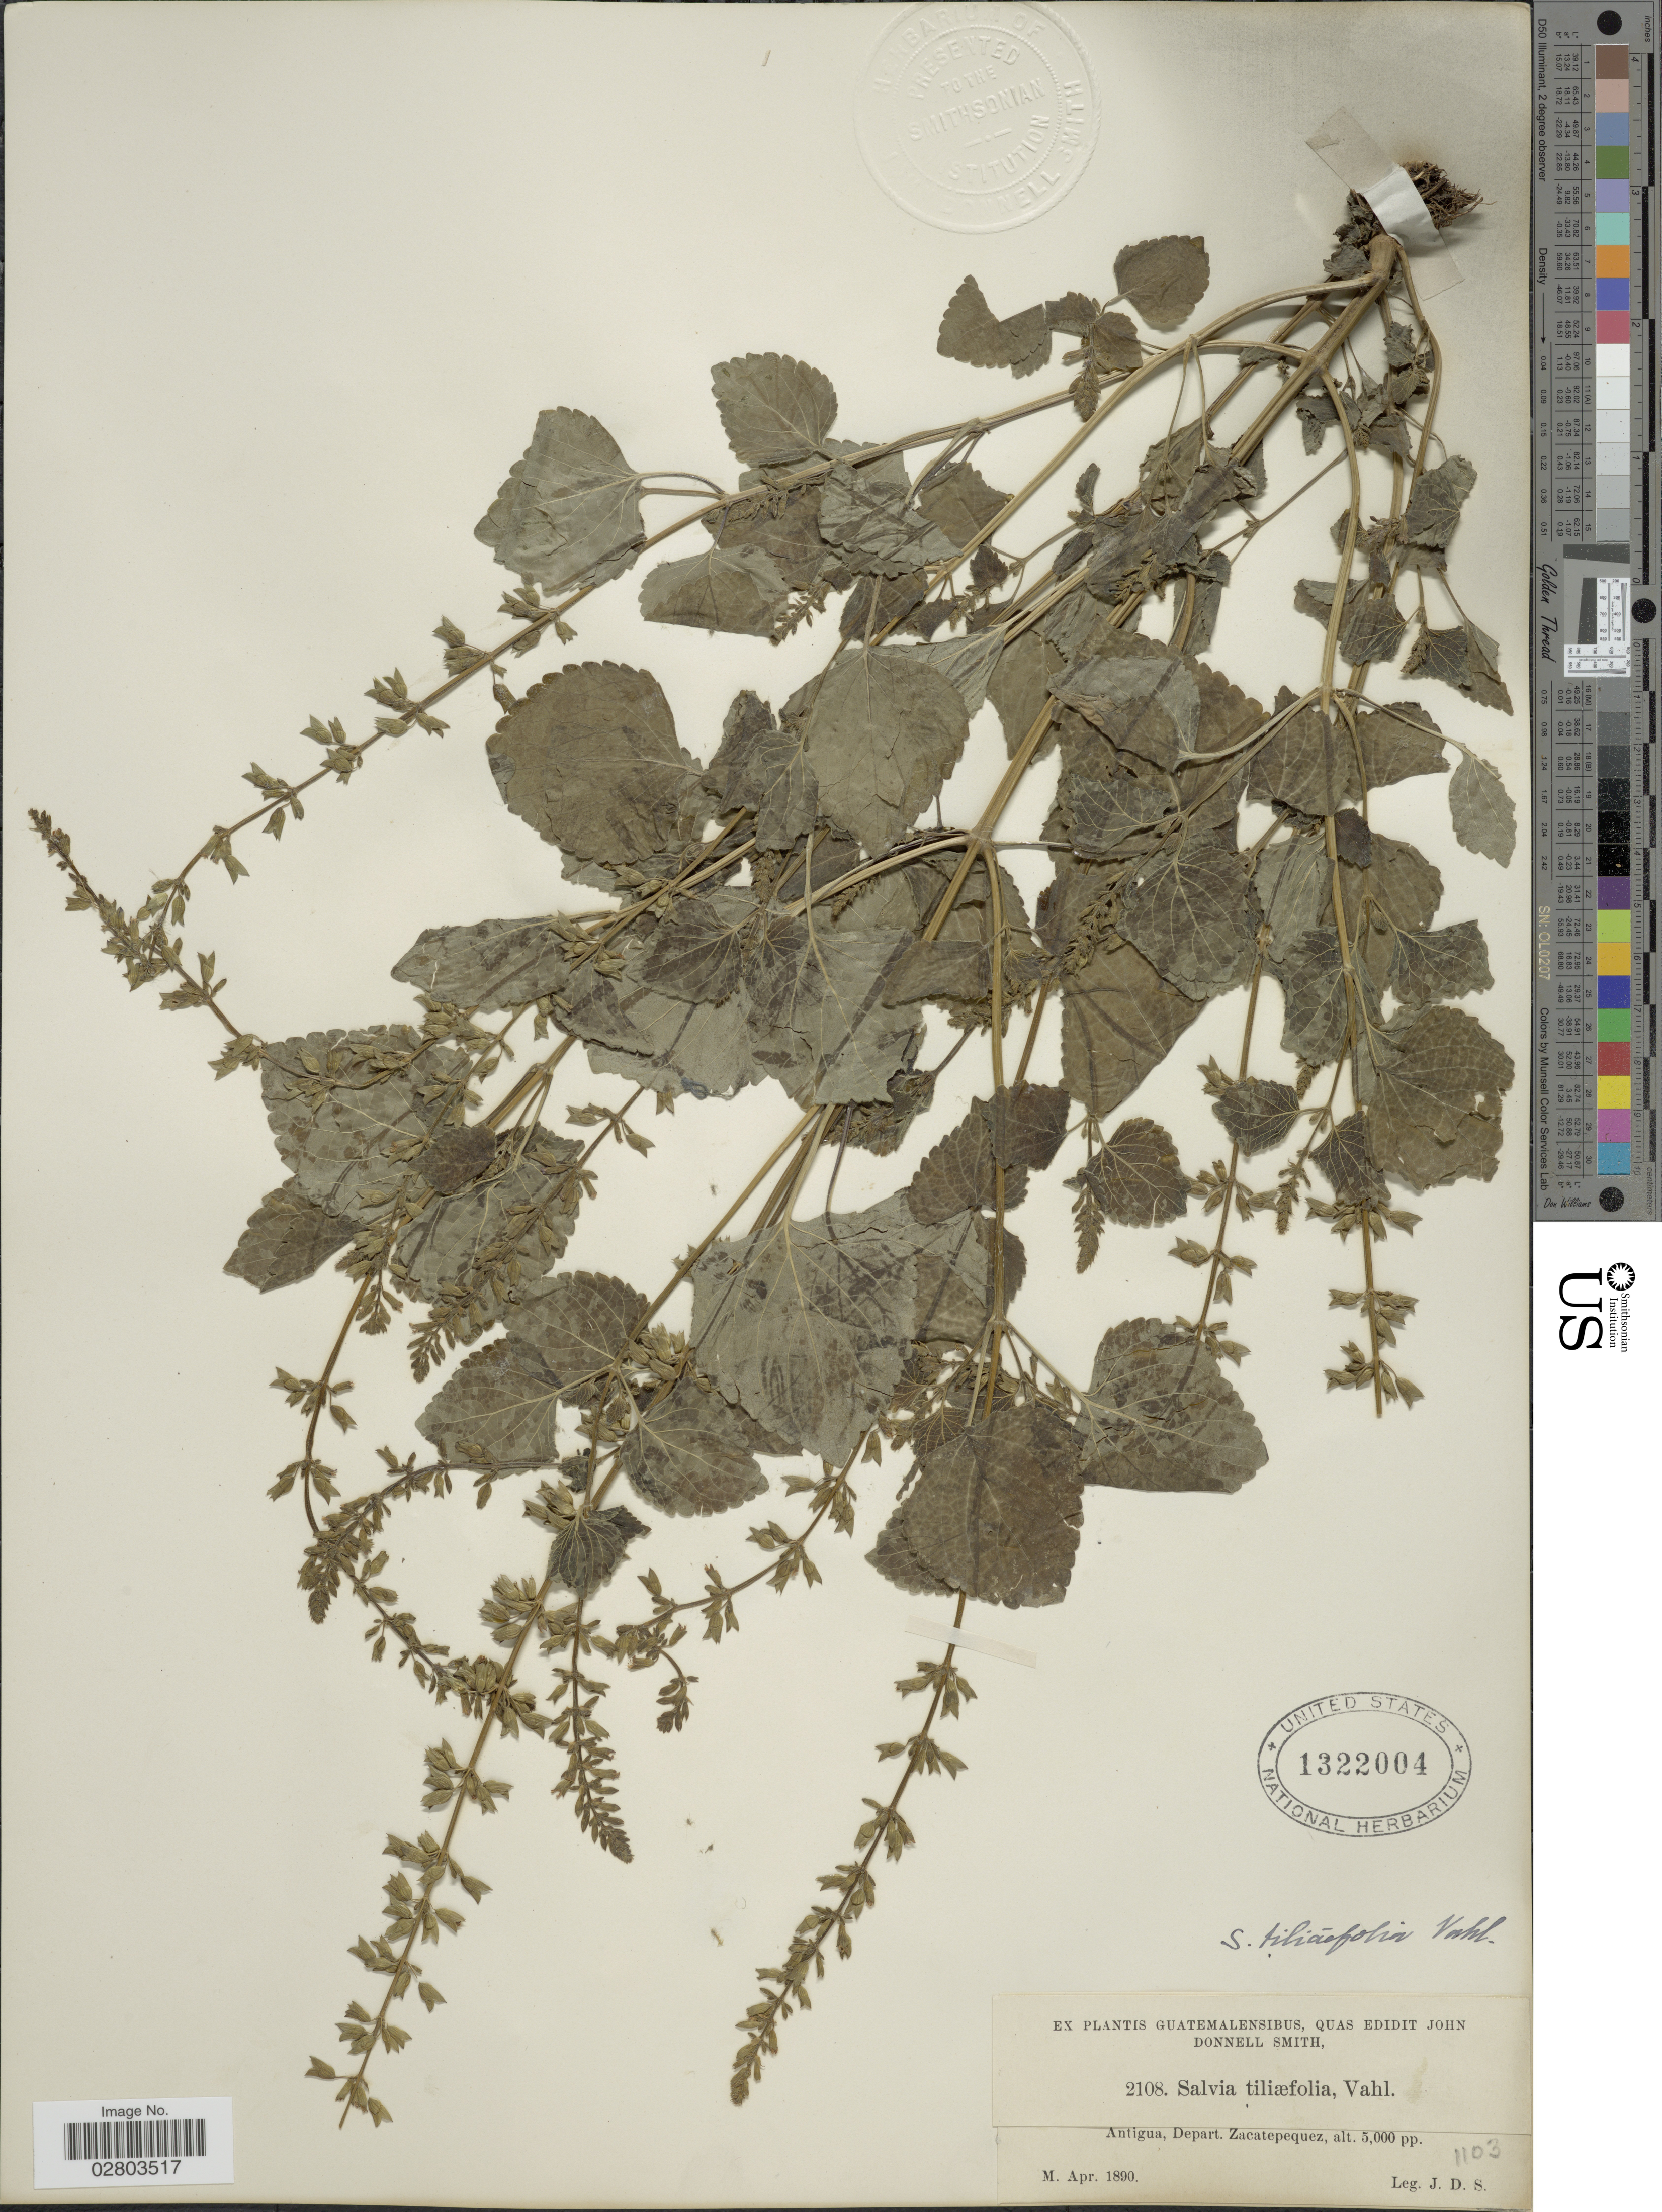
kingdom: Plantae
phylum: Tracheophyta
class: Magnoliopsida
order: Lamiales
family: Lamiaceae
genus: Salvia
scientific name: Salvia tiliifolia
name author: Vahl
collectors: J. Donnell Smith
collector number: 2108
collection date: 1890-04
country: Guatemala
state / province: Sacatepéquez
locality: Antigua, Depart. Zacatepequez.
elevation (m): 1524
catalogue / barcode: US 1322004